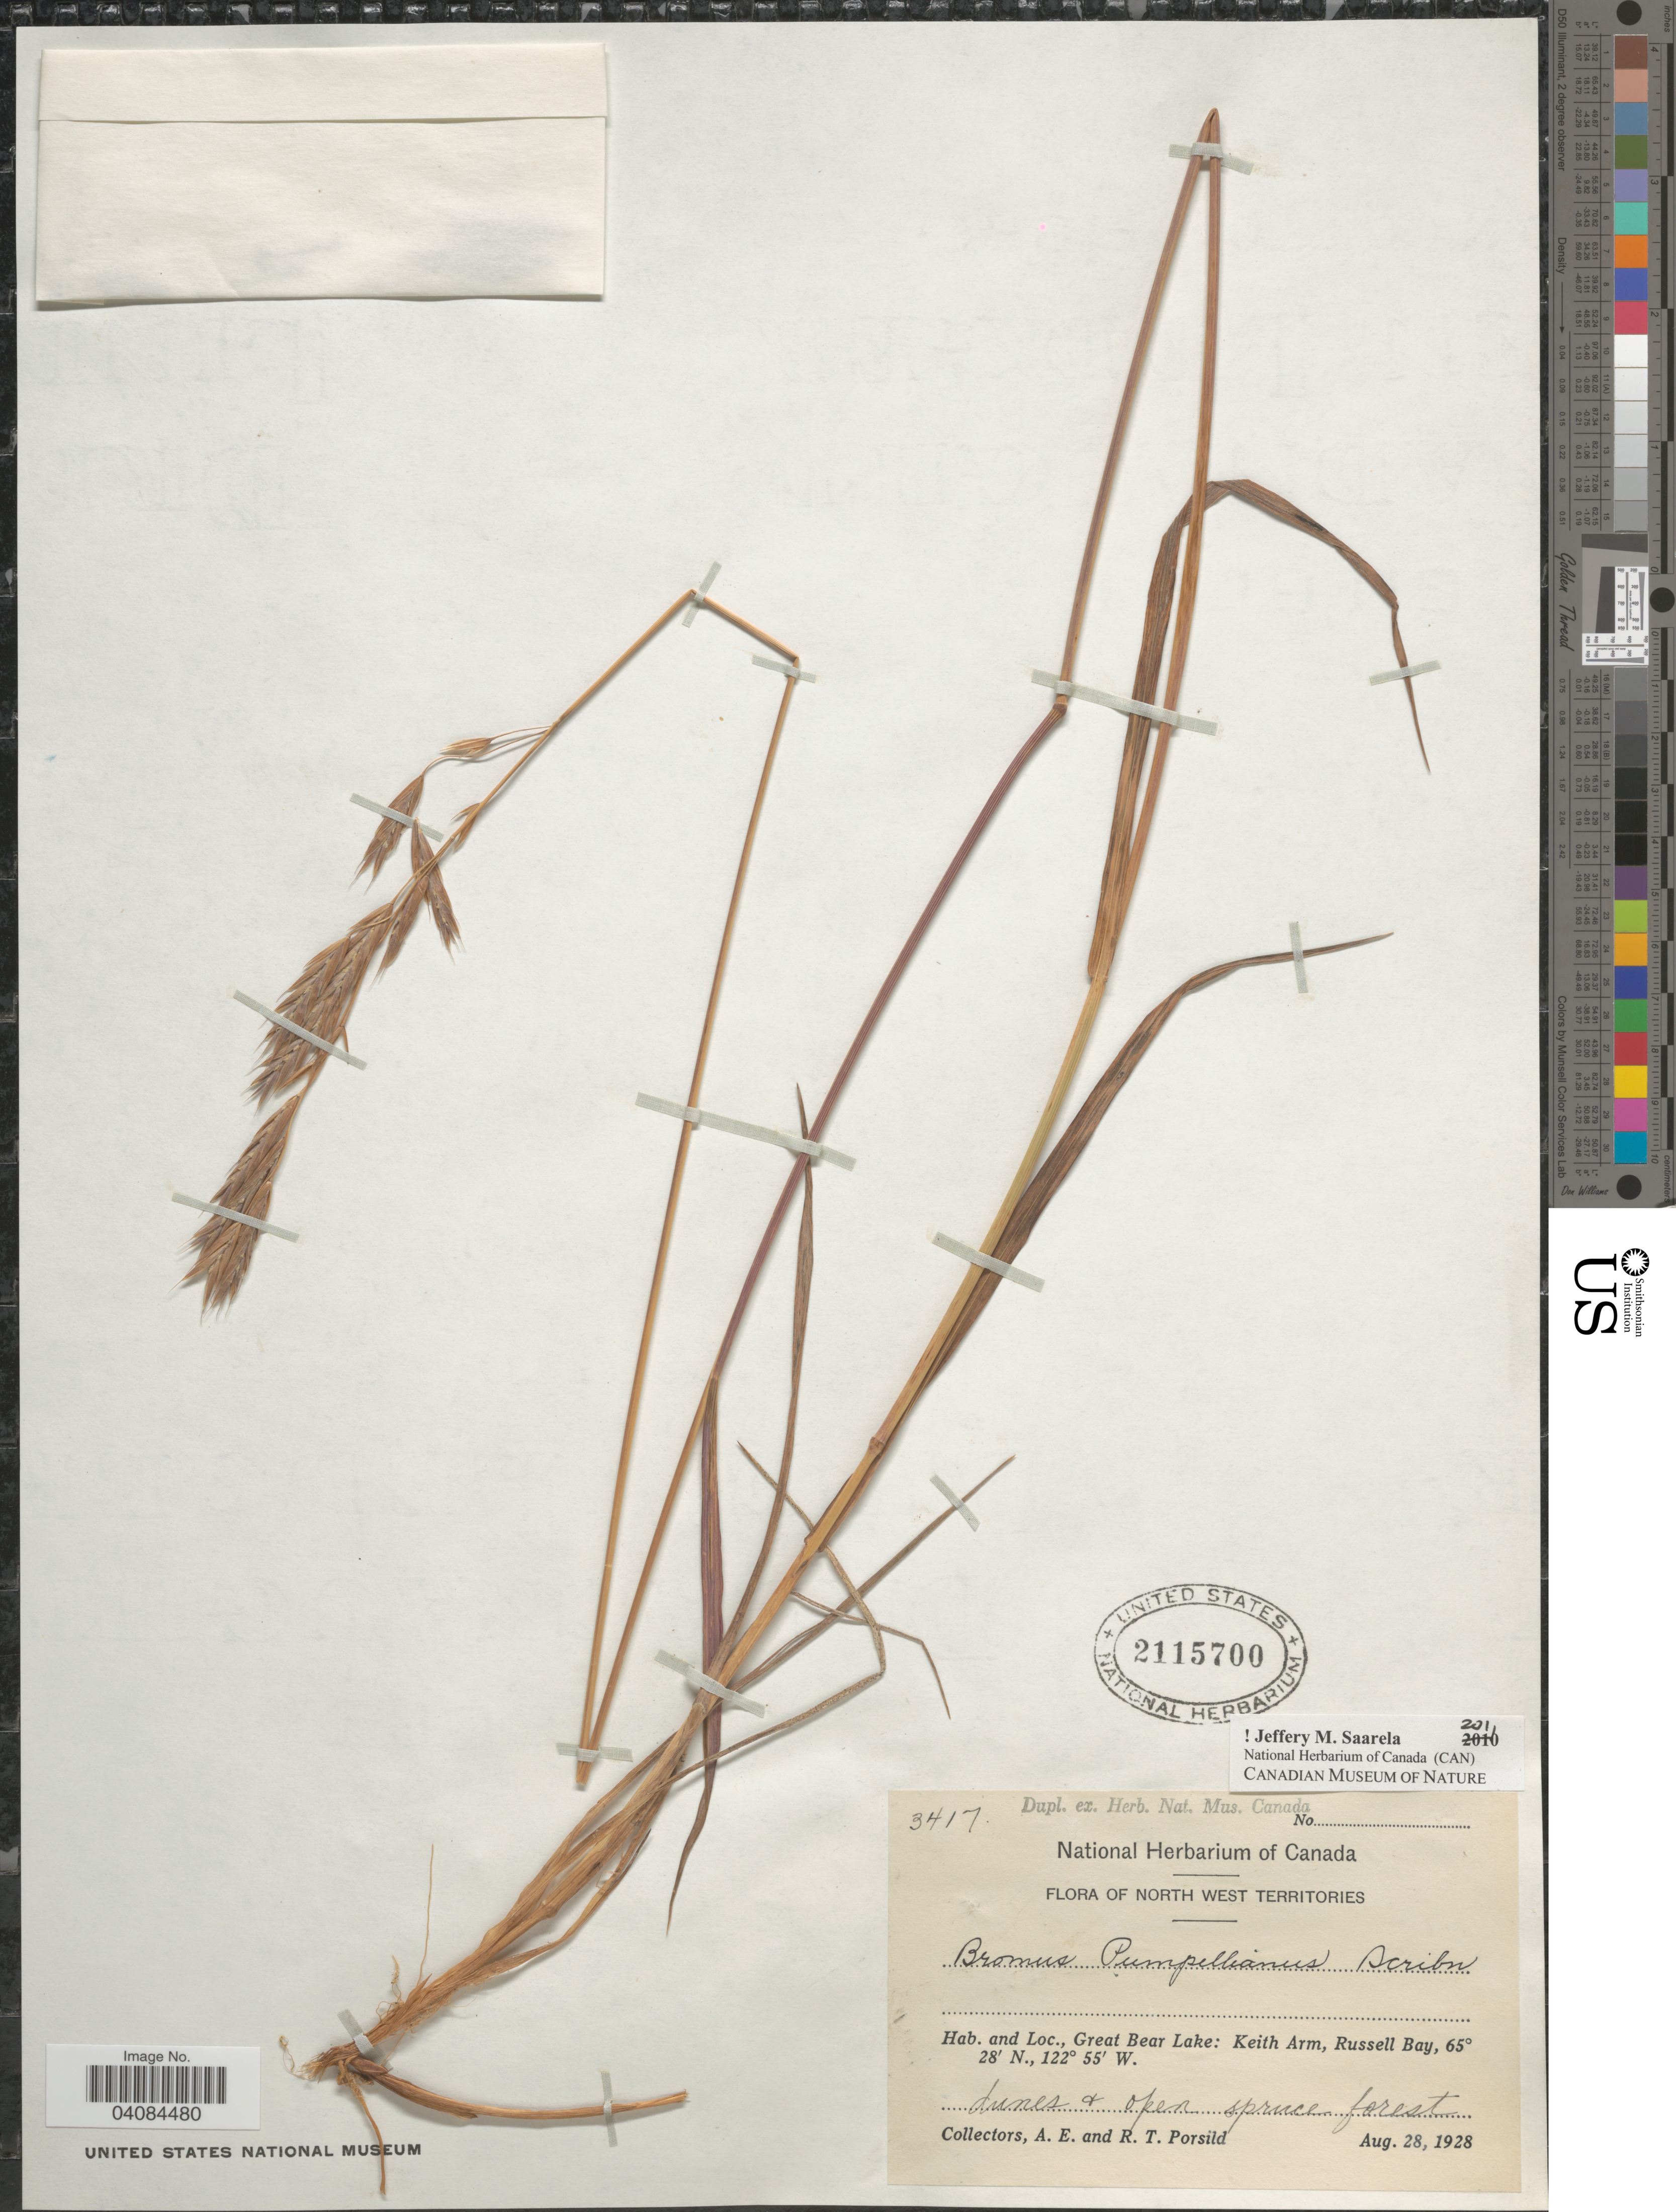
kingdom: Plantae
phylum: Tracheophyta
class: Liliopsida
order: Poales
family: Poaceae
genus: Bromus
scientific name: Bromus pumpellianus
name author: Scribn.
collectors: A. E. Porsild & R. T. Porsild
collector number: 3417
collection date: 1928-08-28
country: Canada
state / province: Northwest Territories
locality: Great Bear Lake: Keith Arm, Russell Bay.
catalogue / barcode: US 2115700